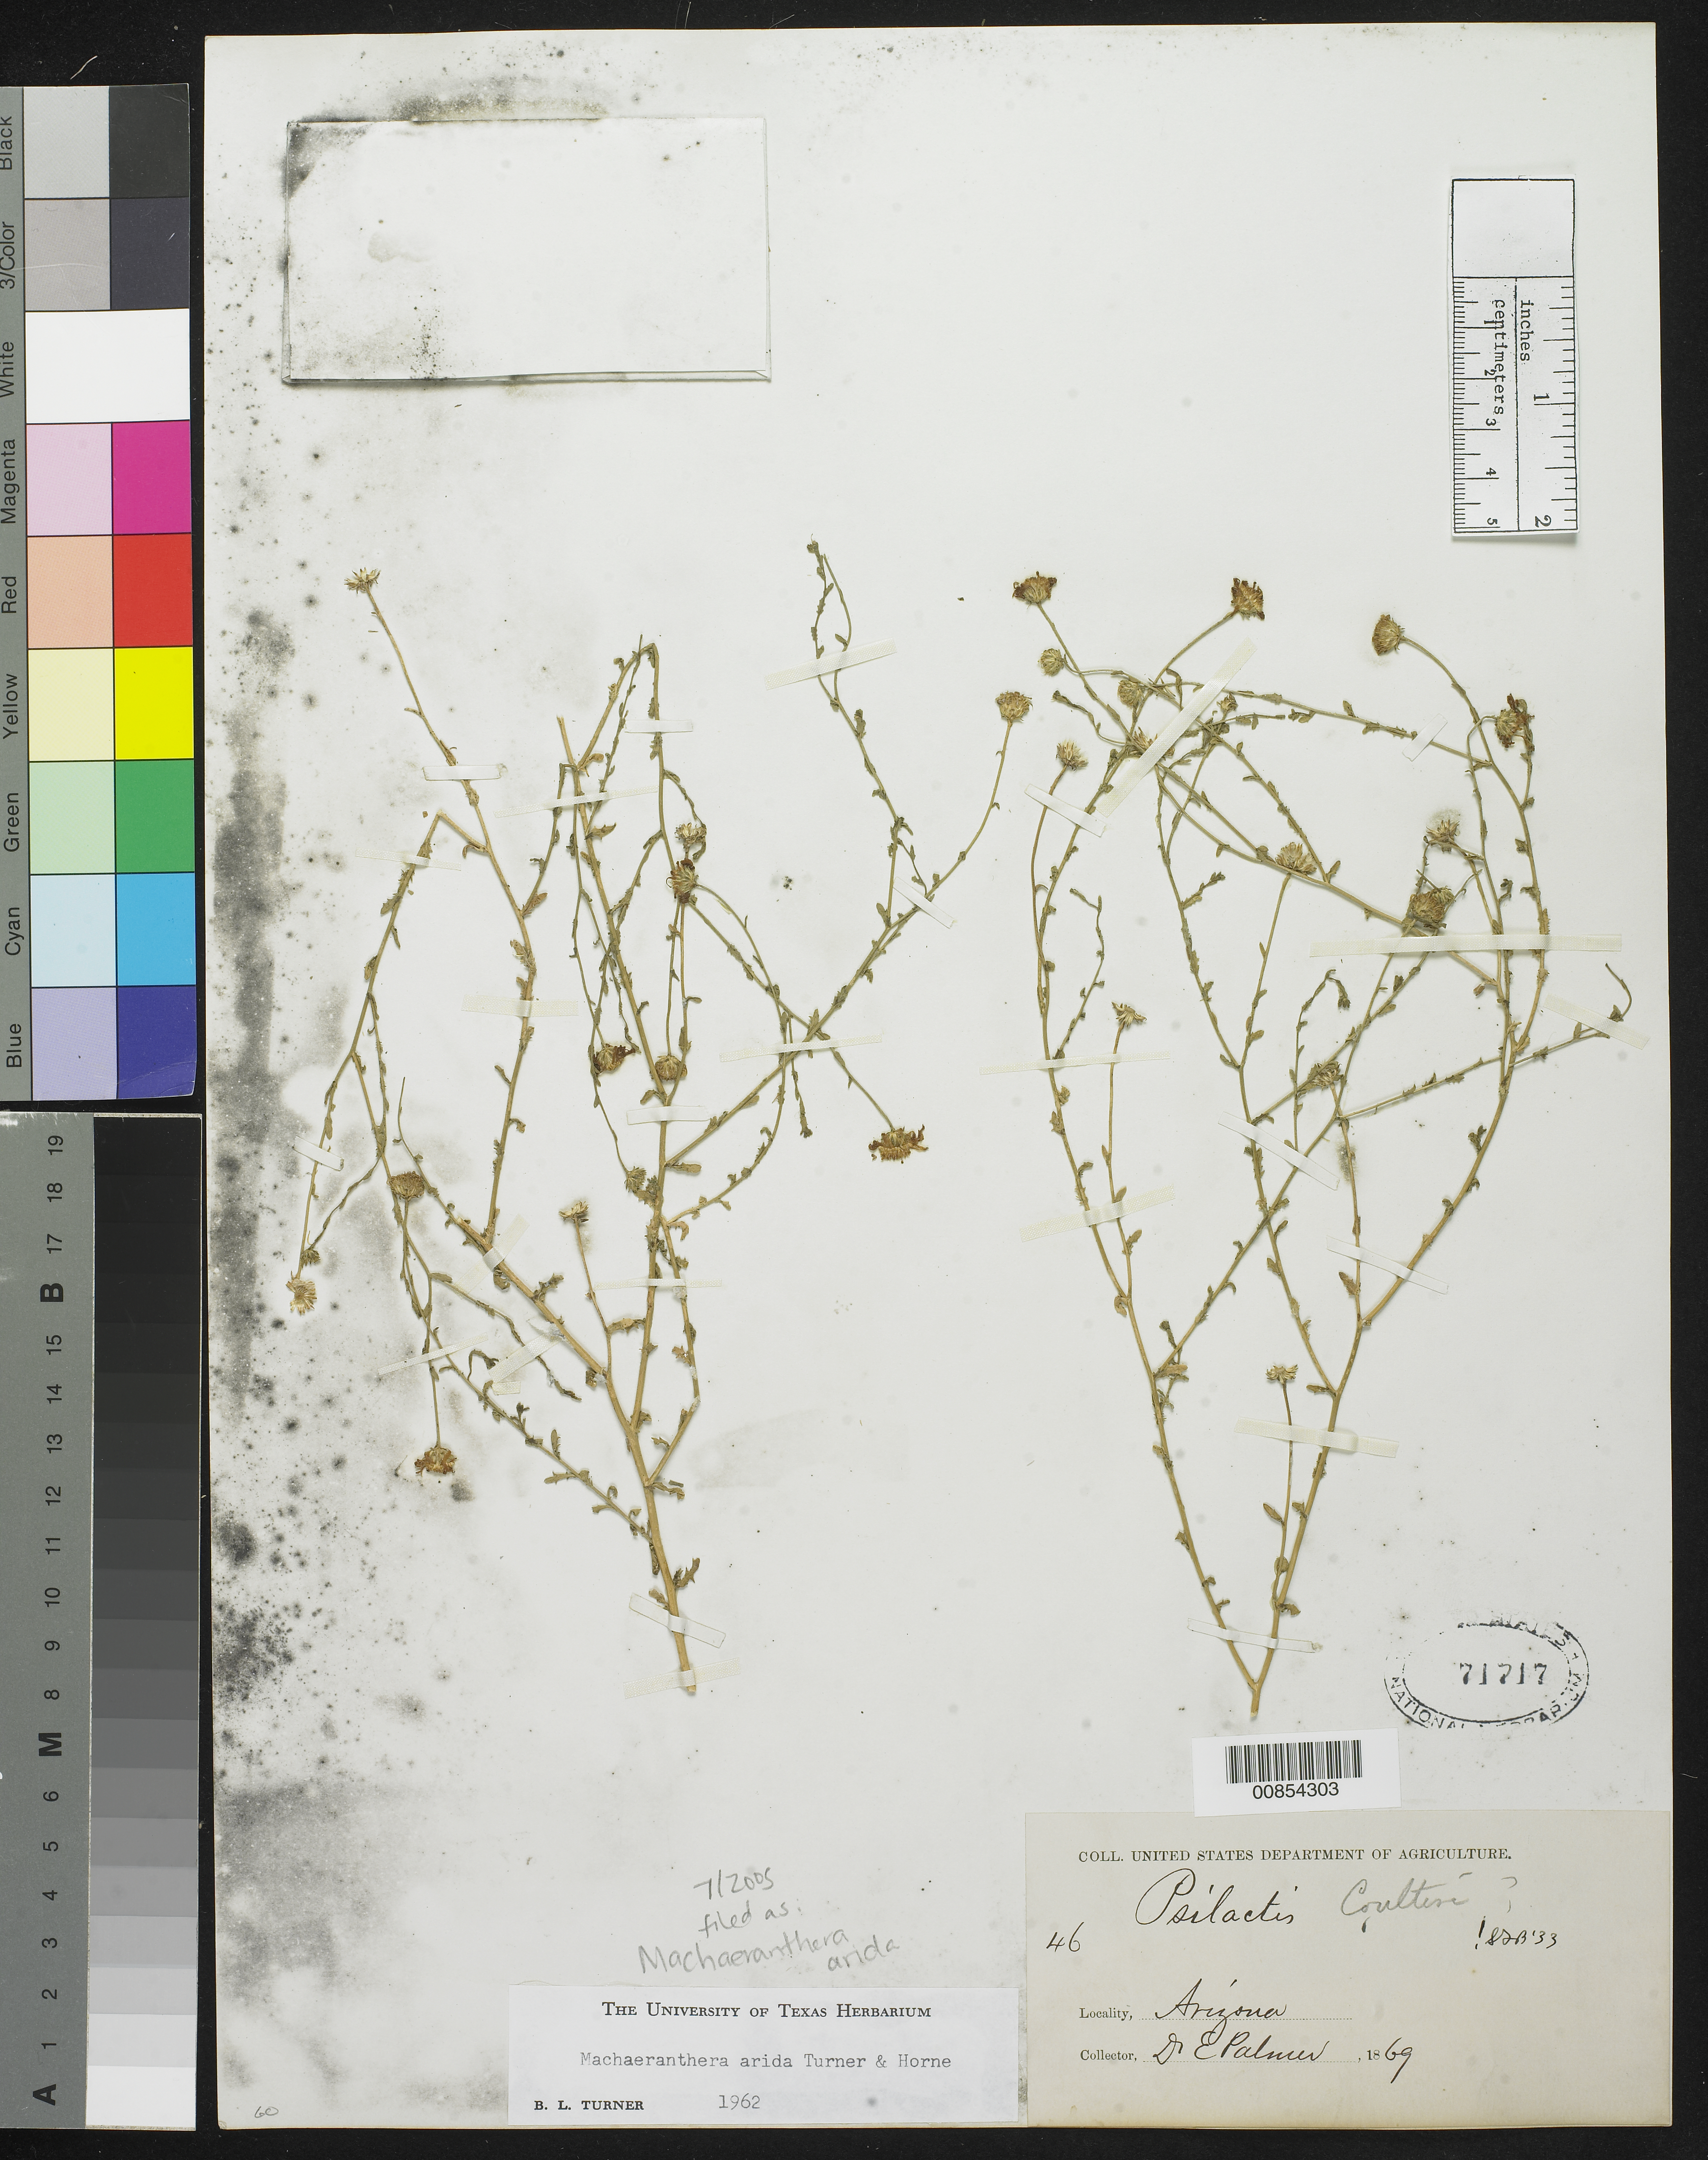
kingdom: Plantae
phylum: Tracheophyta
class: Magnoliopsida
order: Asterales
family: Asteraceae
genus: Machaeranthera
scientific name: Machaeranthera arida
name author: B.L. Turner & D.B. Horne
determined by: Turner, B. L.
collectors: E. Palmer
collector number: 46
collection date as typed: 1869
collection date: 1869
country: United States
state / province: Arizona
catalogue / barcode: US 71717